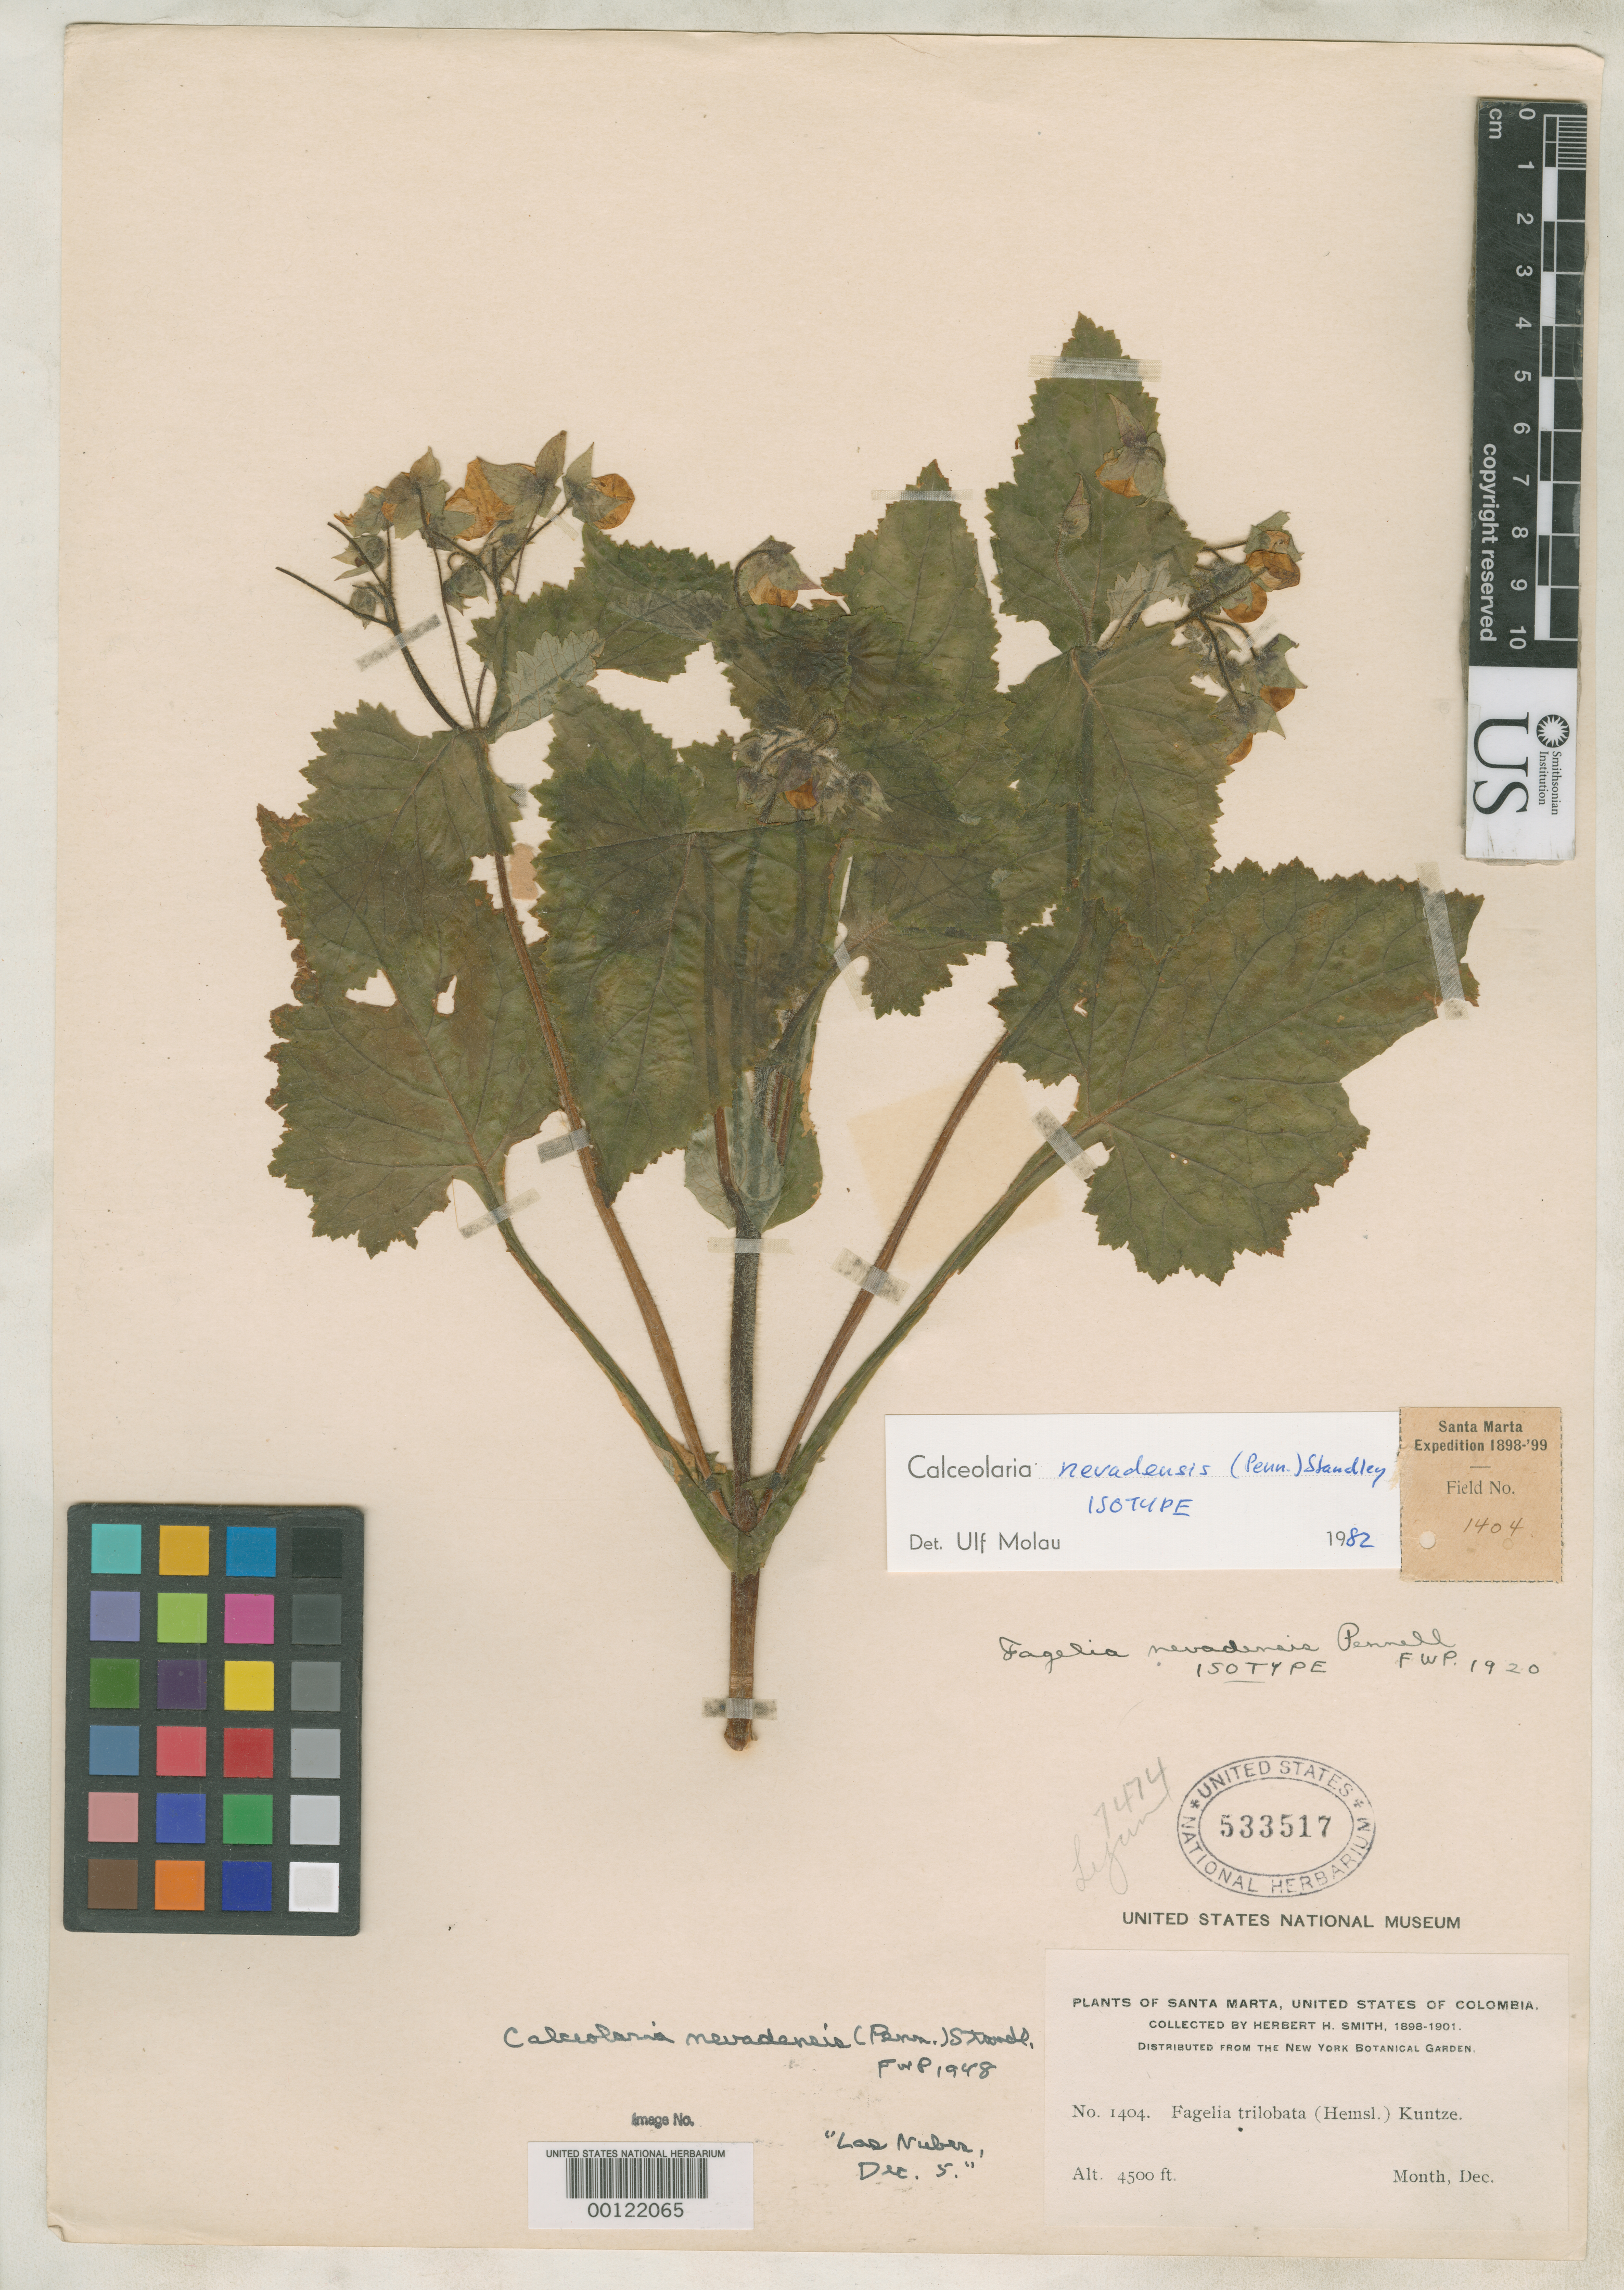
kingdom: Plantae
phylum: Tracheophyta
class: Magnoliopsida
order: Lamiales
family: Calceolariaceae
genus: Fagelia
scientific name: Fagelia nevadensis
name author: Pennell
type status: Isotype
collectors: Herbert H. Smith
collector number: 1404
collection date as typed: Dec 1889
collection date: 1889-12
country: Colombia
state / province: Magdalena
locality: Santa Marta.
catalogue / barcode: US 533517